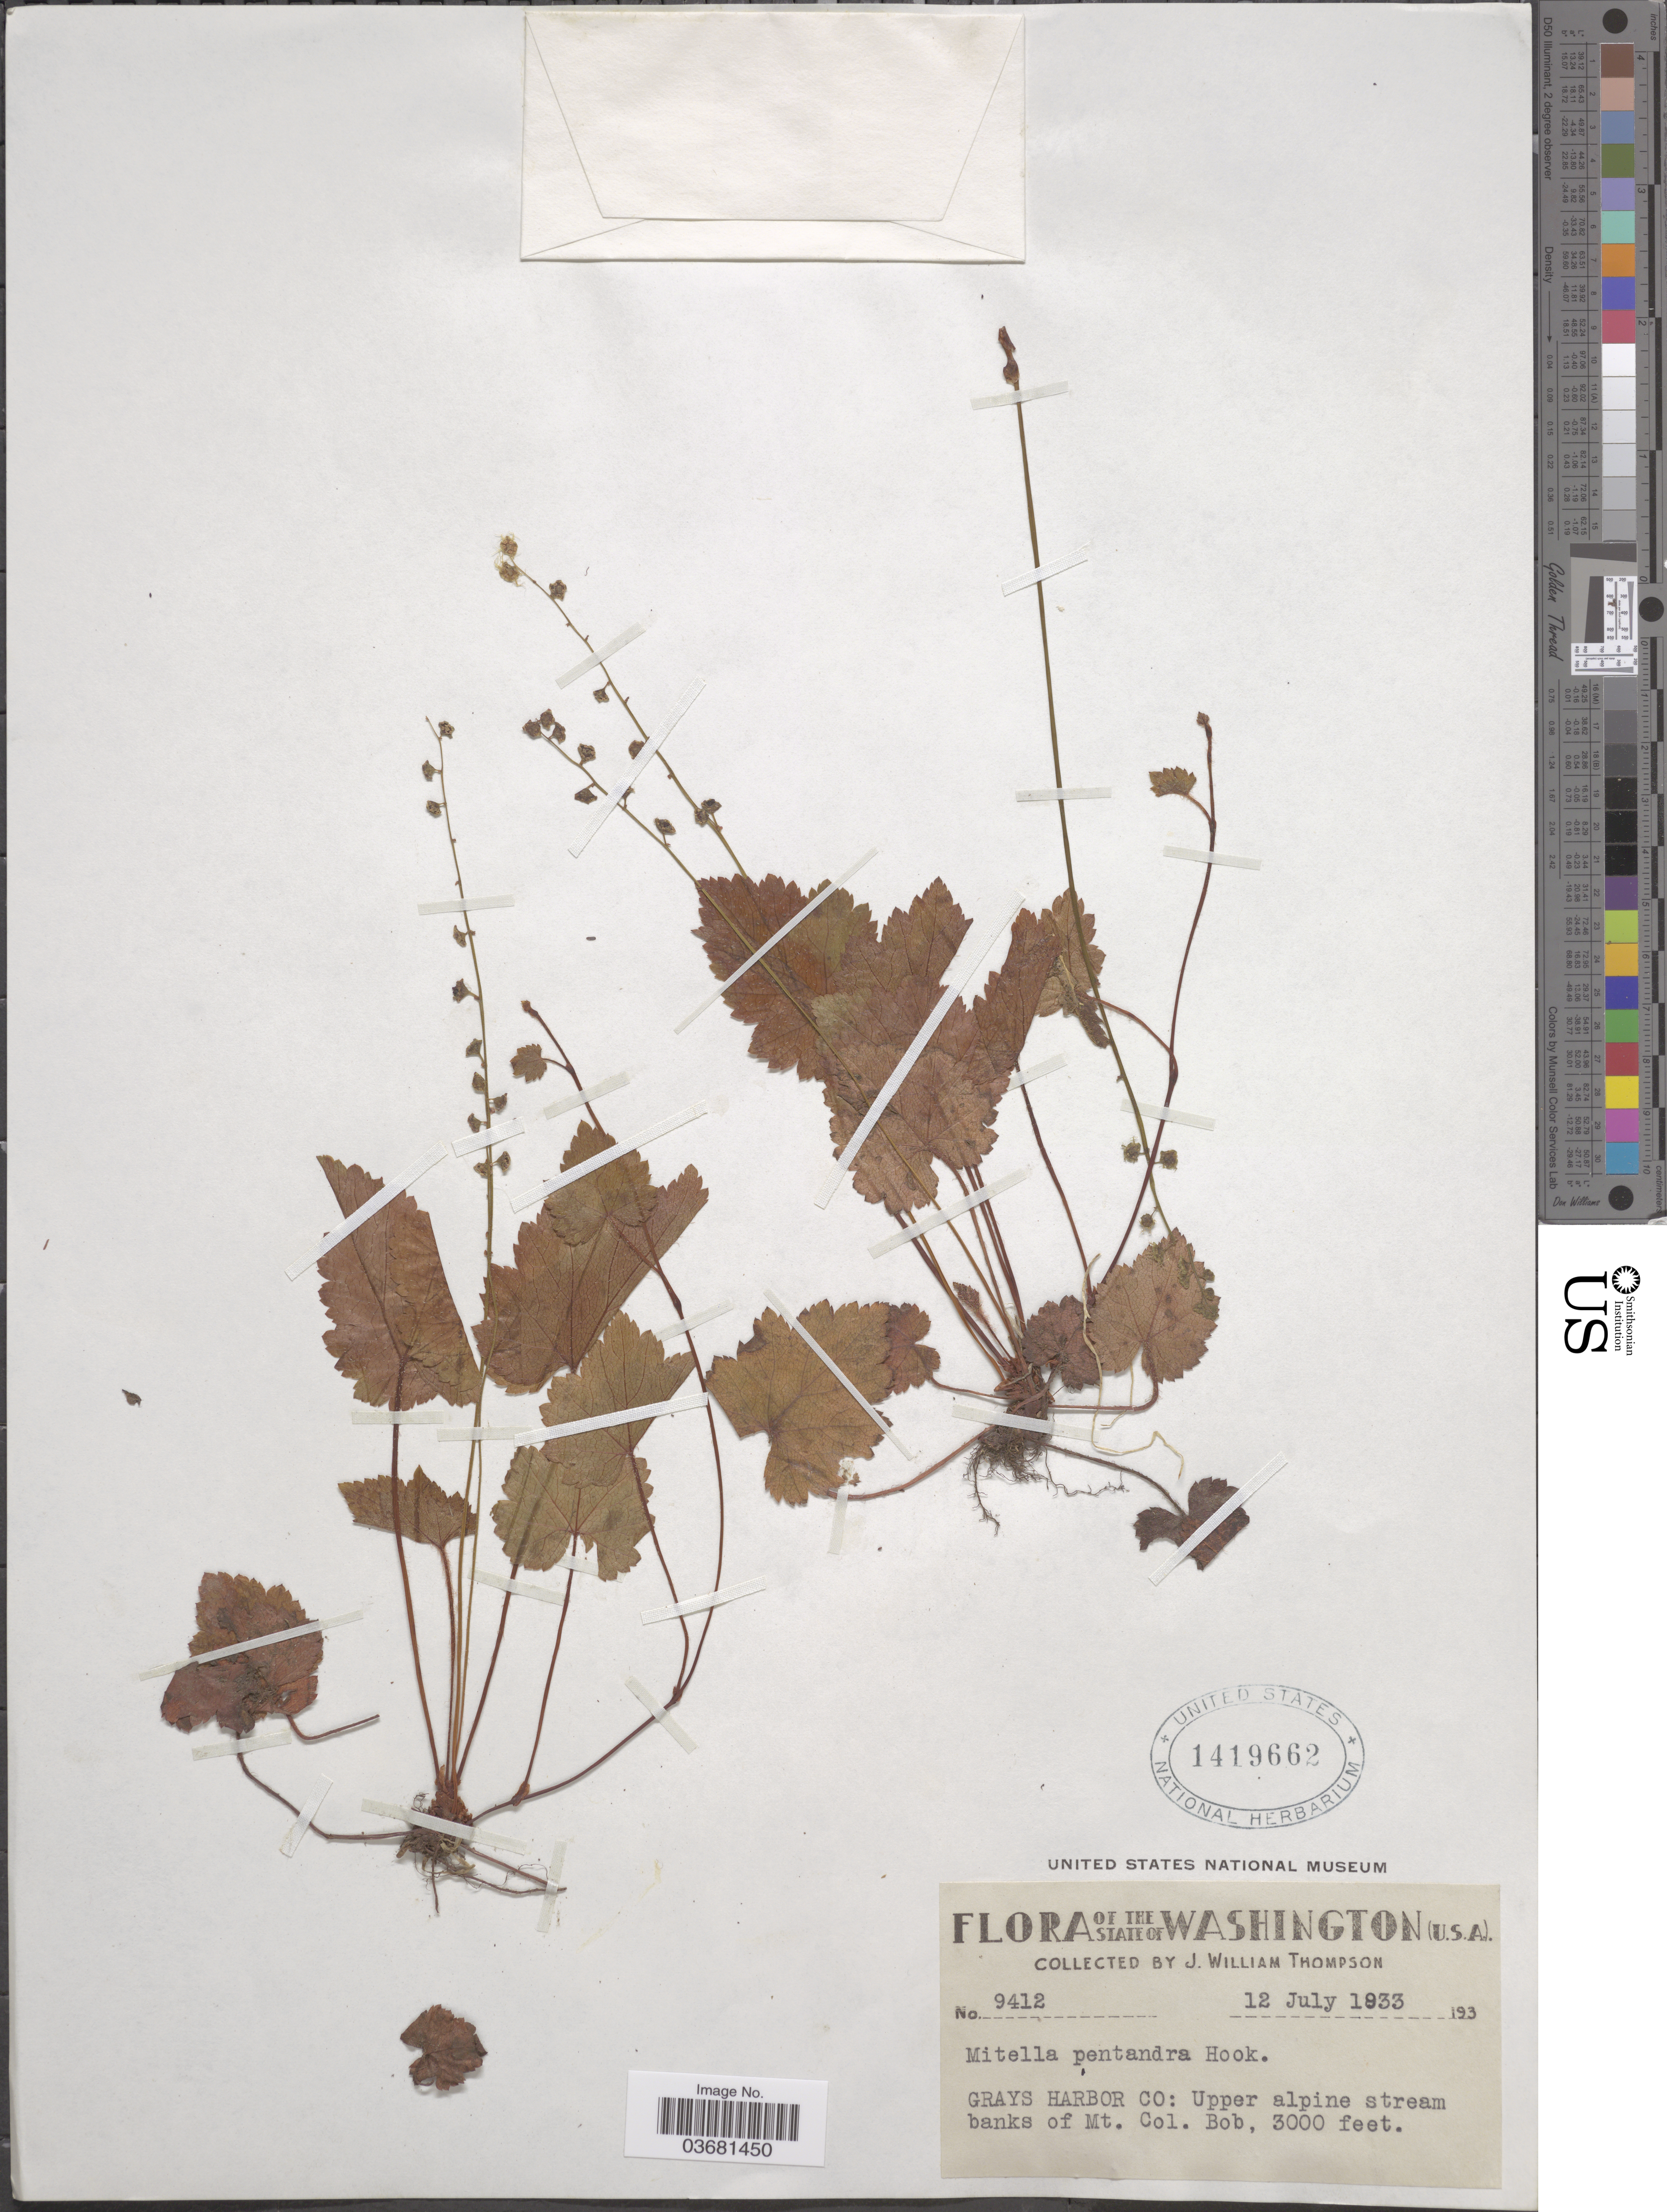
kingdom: Plantae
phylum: Tracheophyta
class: Magnoliopsida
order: Saxifragales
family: Saxifragaceae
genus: Mitella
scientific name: Mitella pentandra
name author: Hook.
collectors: J. W. Thompson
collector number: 9412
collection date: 1933-07-12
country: United States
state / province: Washington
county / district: Grays Harbor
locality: Grays Harbor Co: Upper alpine stream banks of Mt. Col. Bob.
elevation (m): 914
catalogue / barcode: US 1419662